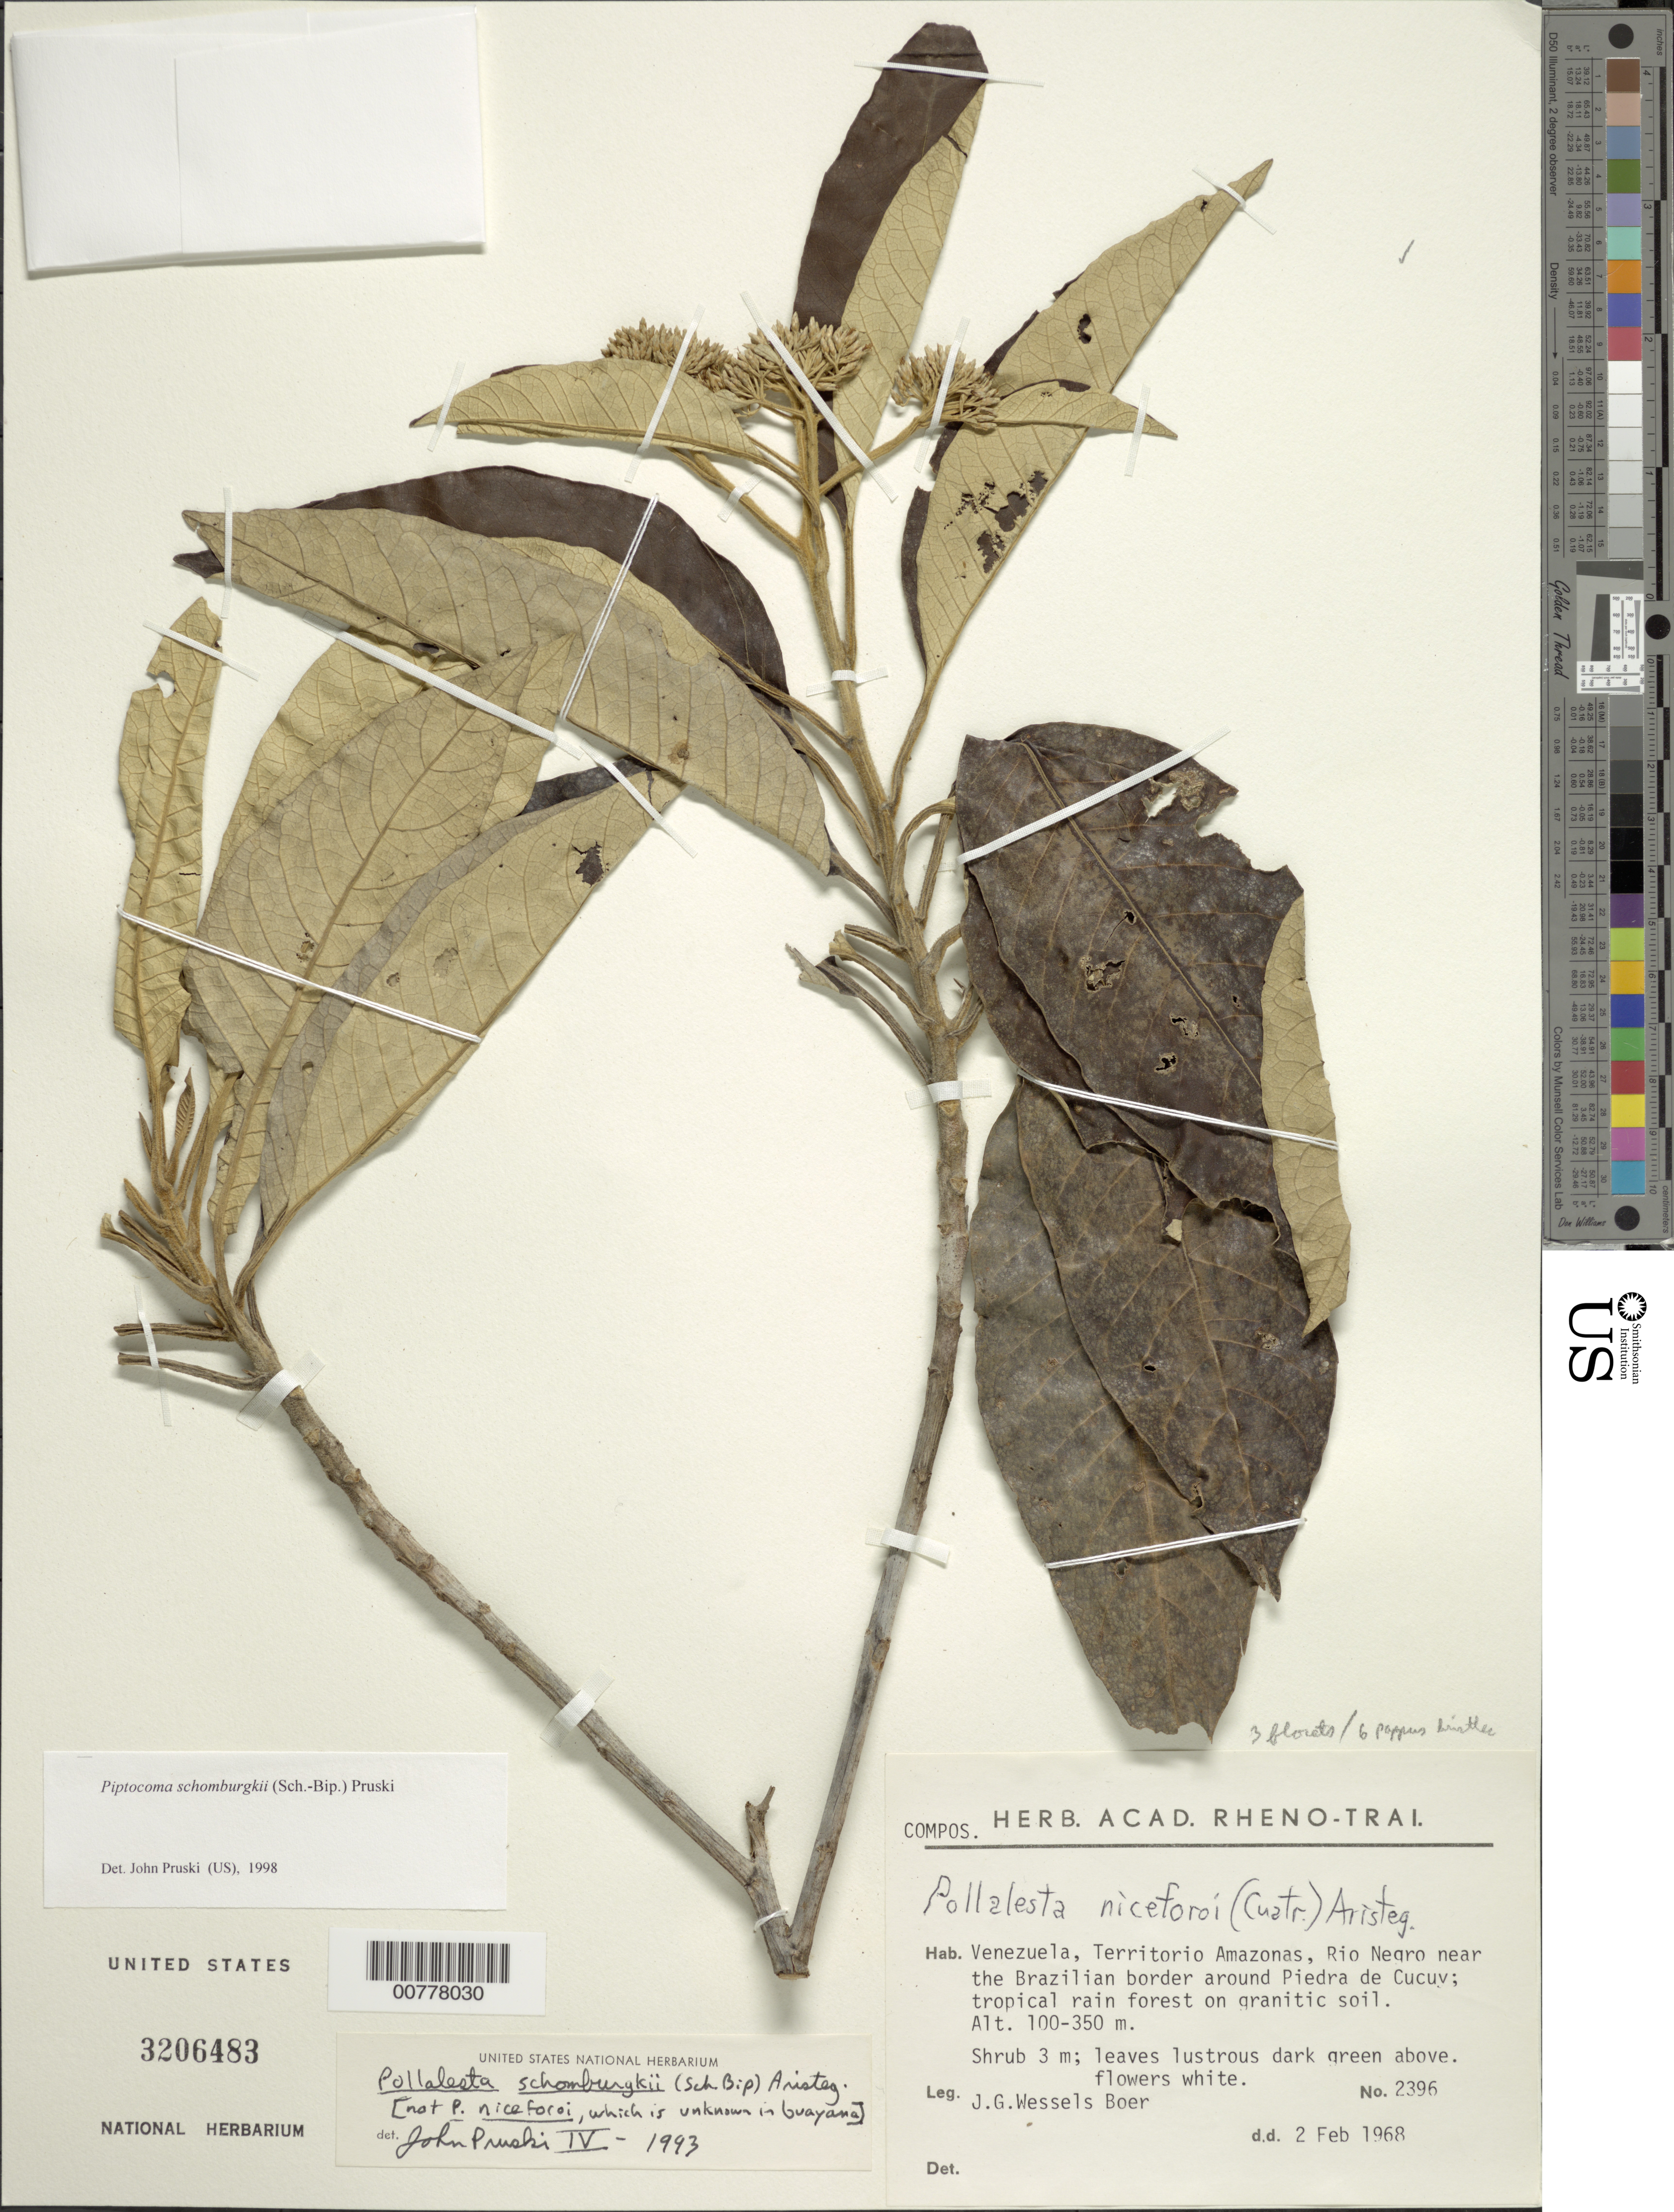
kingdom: Plantae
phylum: Tracheophyta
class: Magnoliopsida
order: Asterales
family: Asteraceae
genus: Piptocoma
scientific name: Piptocoma schomburgkii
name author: (Sch. Bip.) Pruski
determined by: Pruski, J. F.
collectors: J. G. Wessels Boer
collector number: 2396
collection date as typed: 2-Feb-68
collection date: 1968-02-02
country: Venezuela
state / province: Amazonas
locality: Río Negro, near the Brazillian border around Piedra de Cucuy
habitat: Tropical rain forest on granitic soil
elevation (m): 100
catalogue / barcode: US 3206483